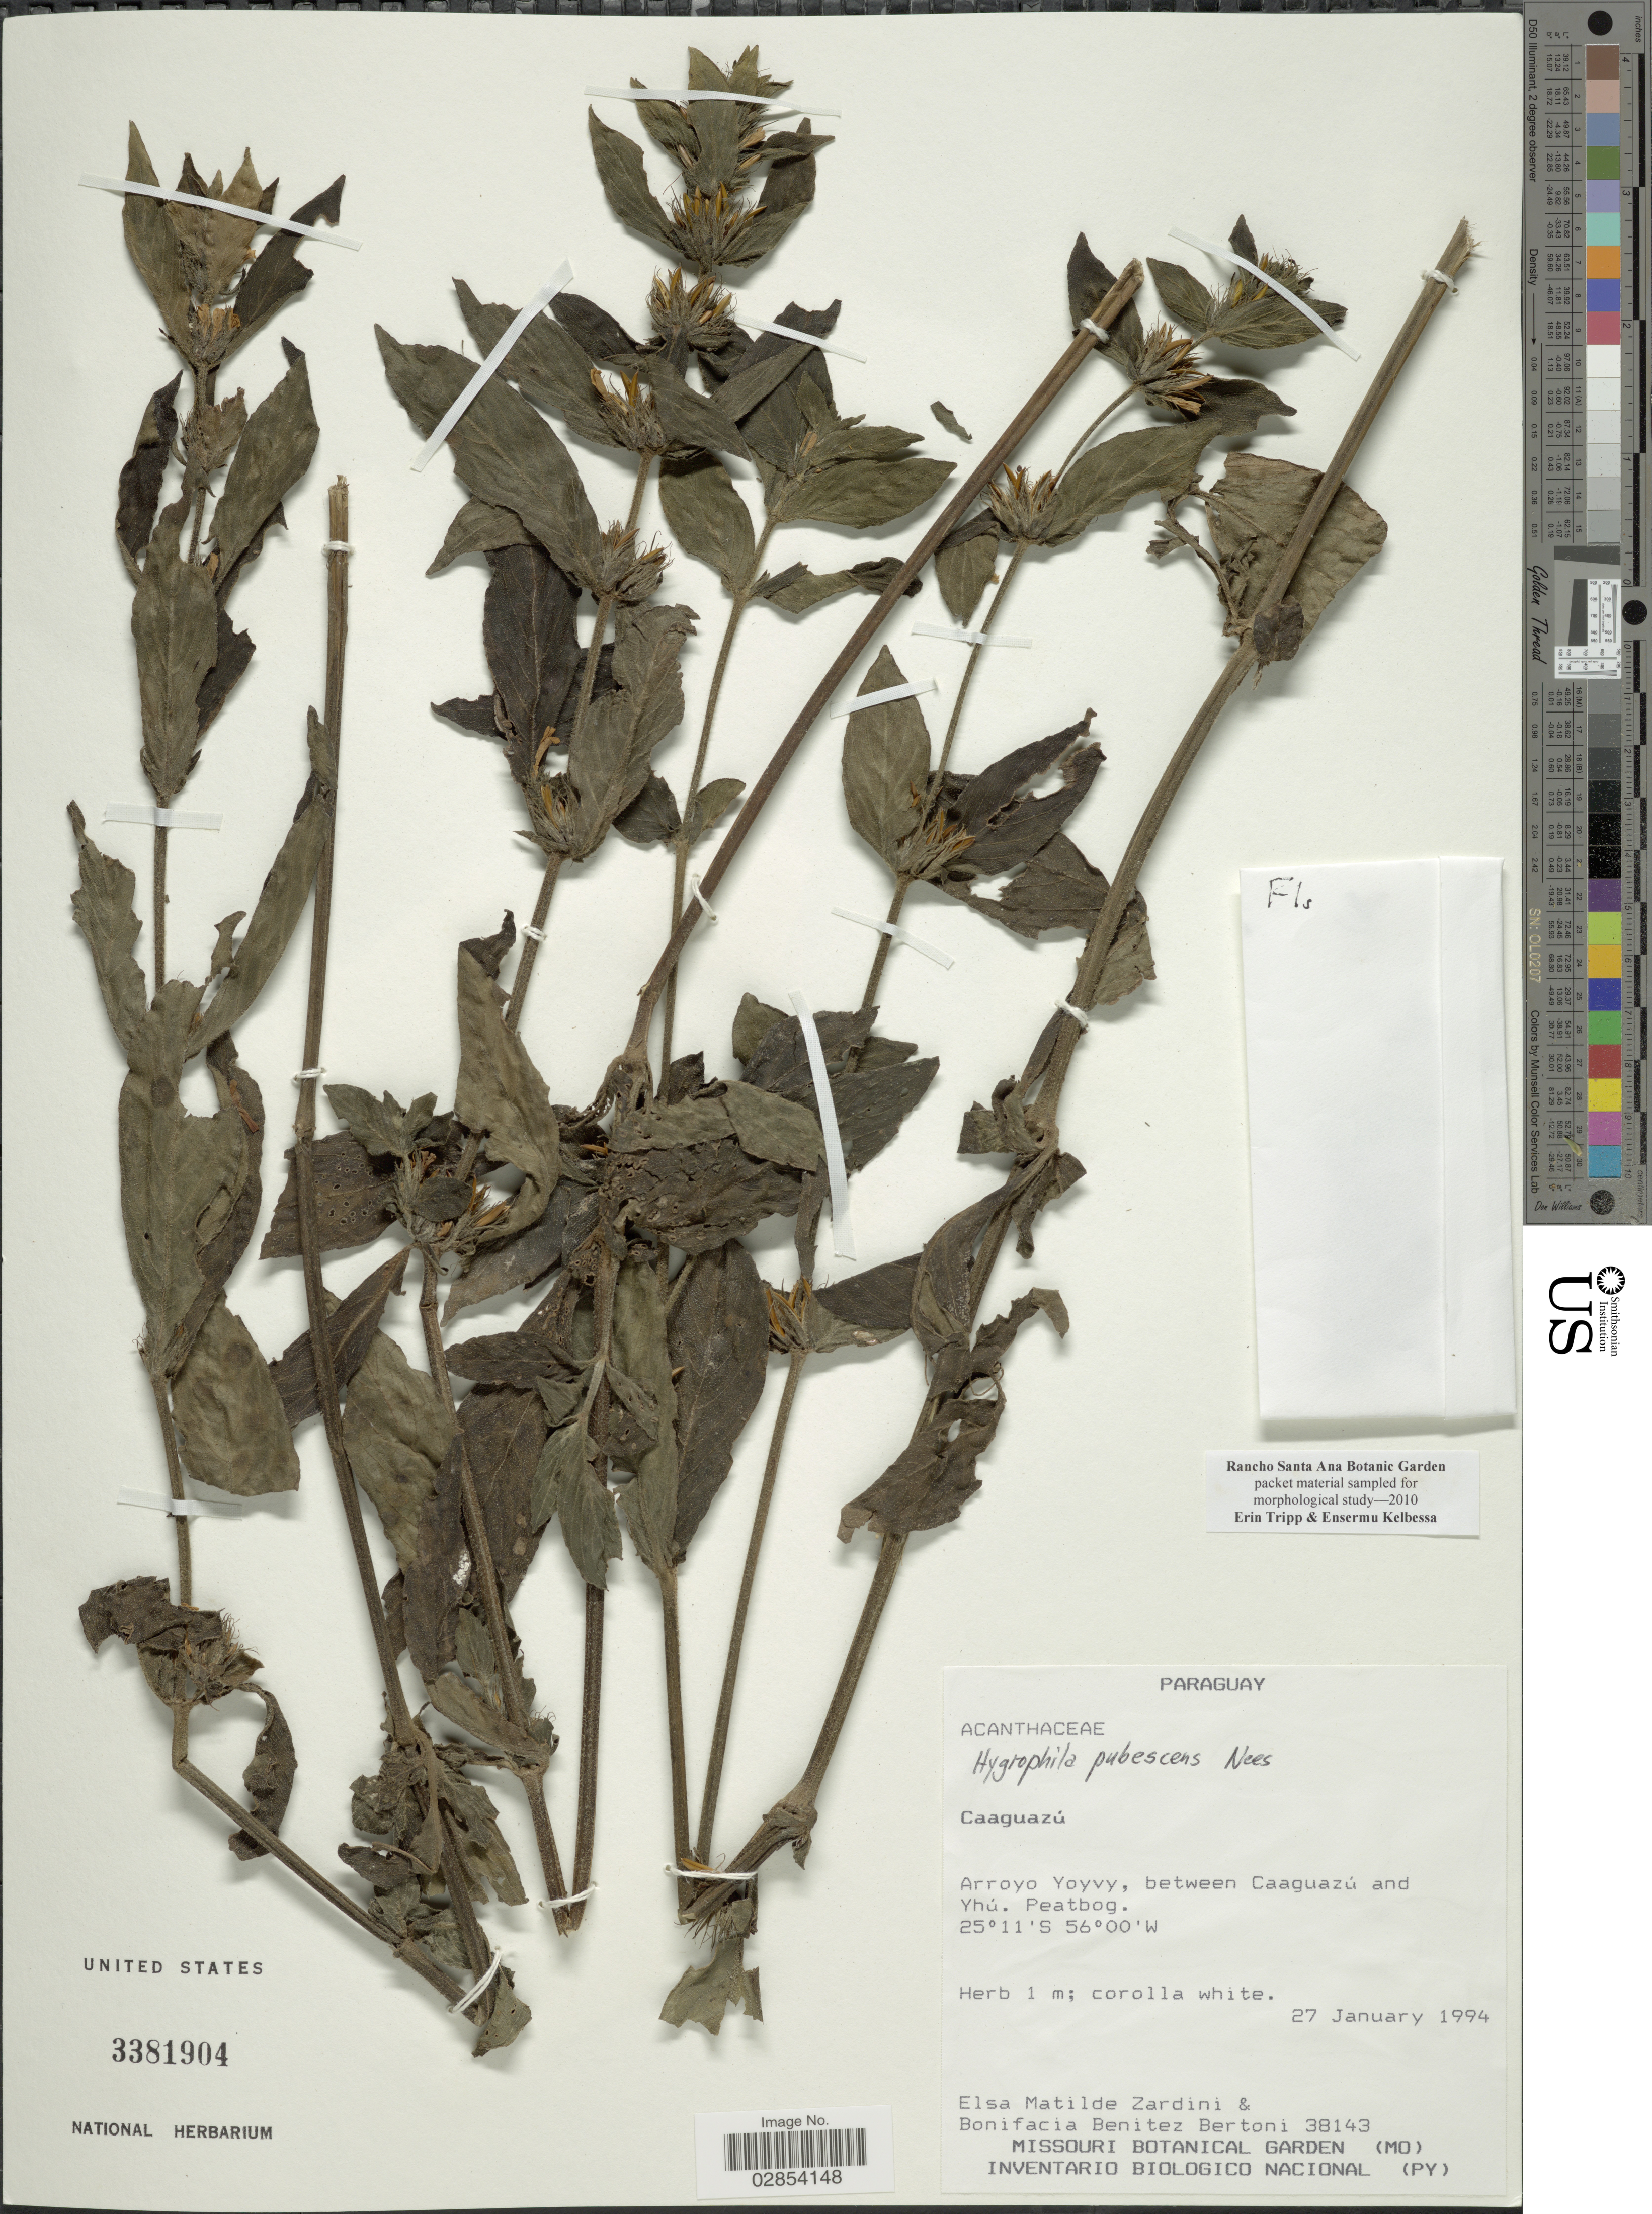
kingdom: Plantae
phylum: Tracheophyta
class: Magnoliopsida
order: Lamiales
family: Acanthaceae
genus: Hygrophila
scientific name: Hygrophila pubescens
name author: Nees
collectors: E. M. Zardini & B. Bertoni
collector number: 38143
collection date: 1994-01-27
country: Paraguay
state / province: Caaguazu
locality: Arroyo Yoyvy, between Caaguazú and Yhú. Peatbog.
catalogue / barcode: US 3381904